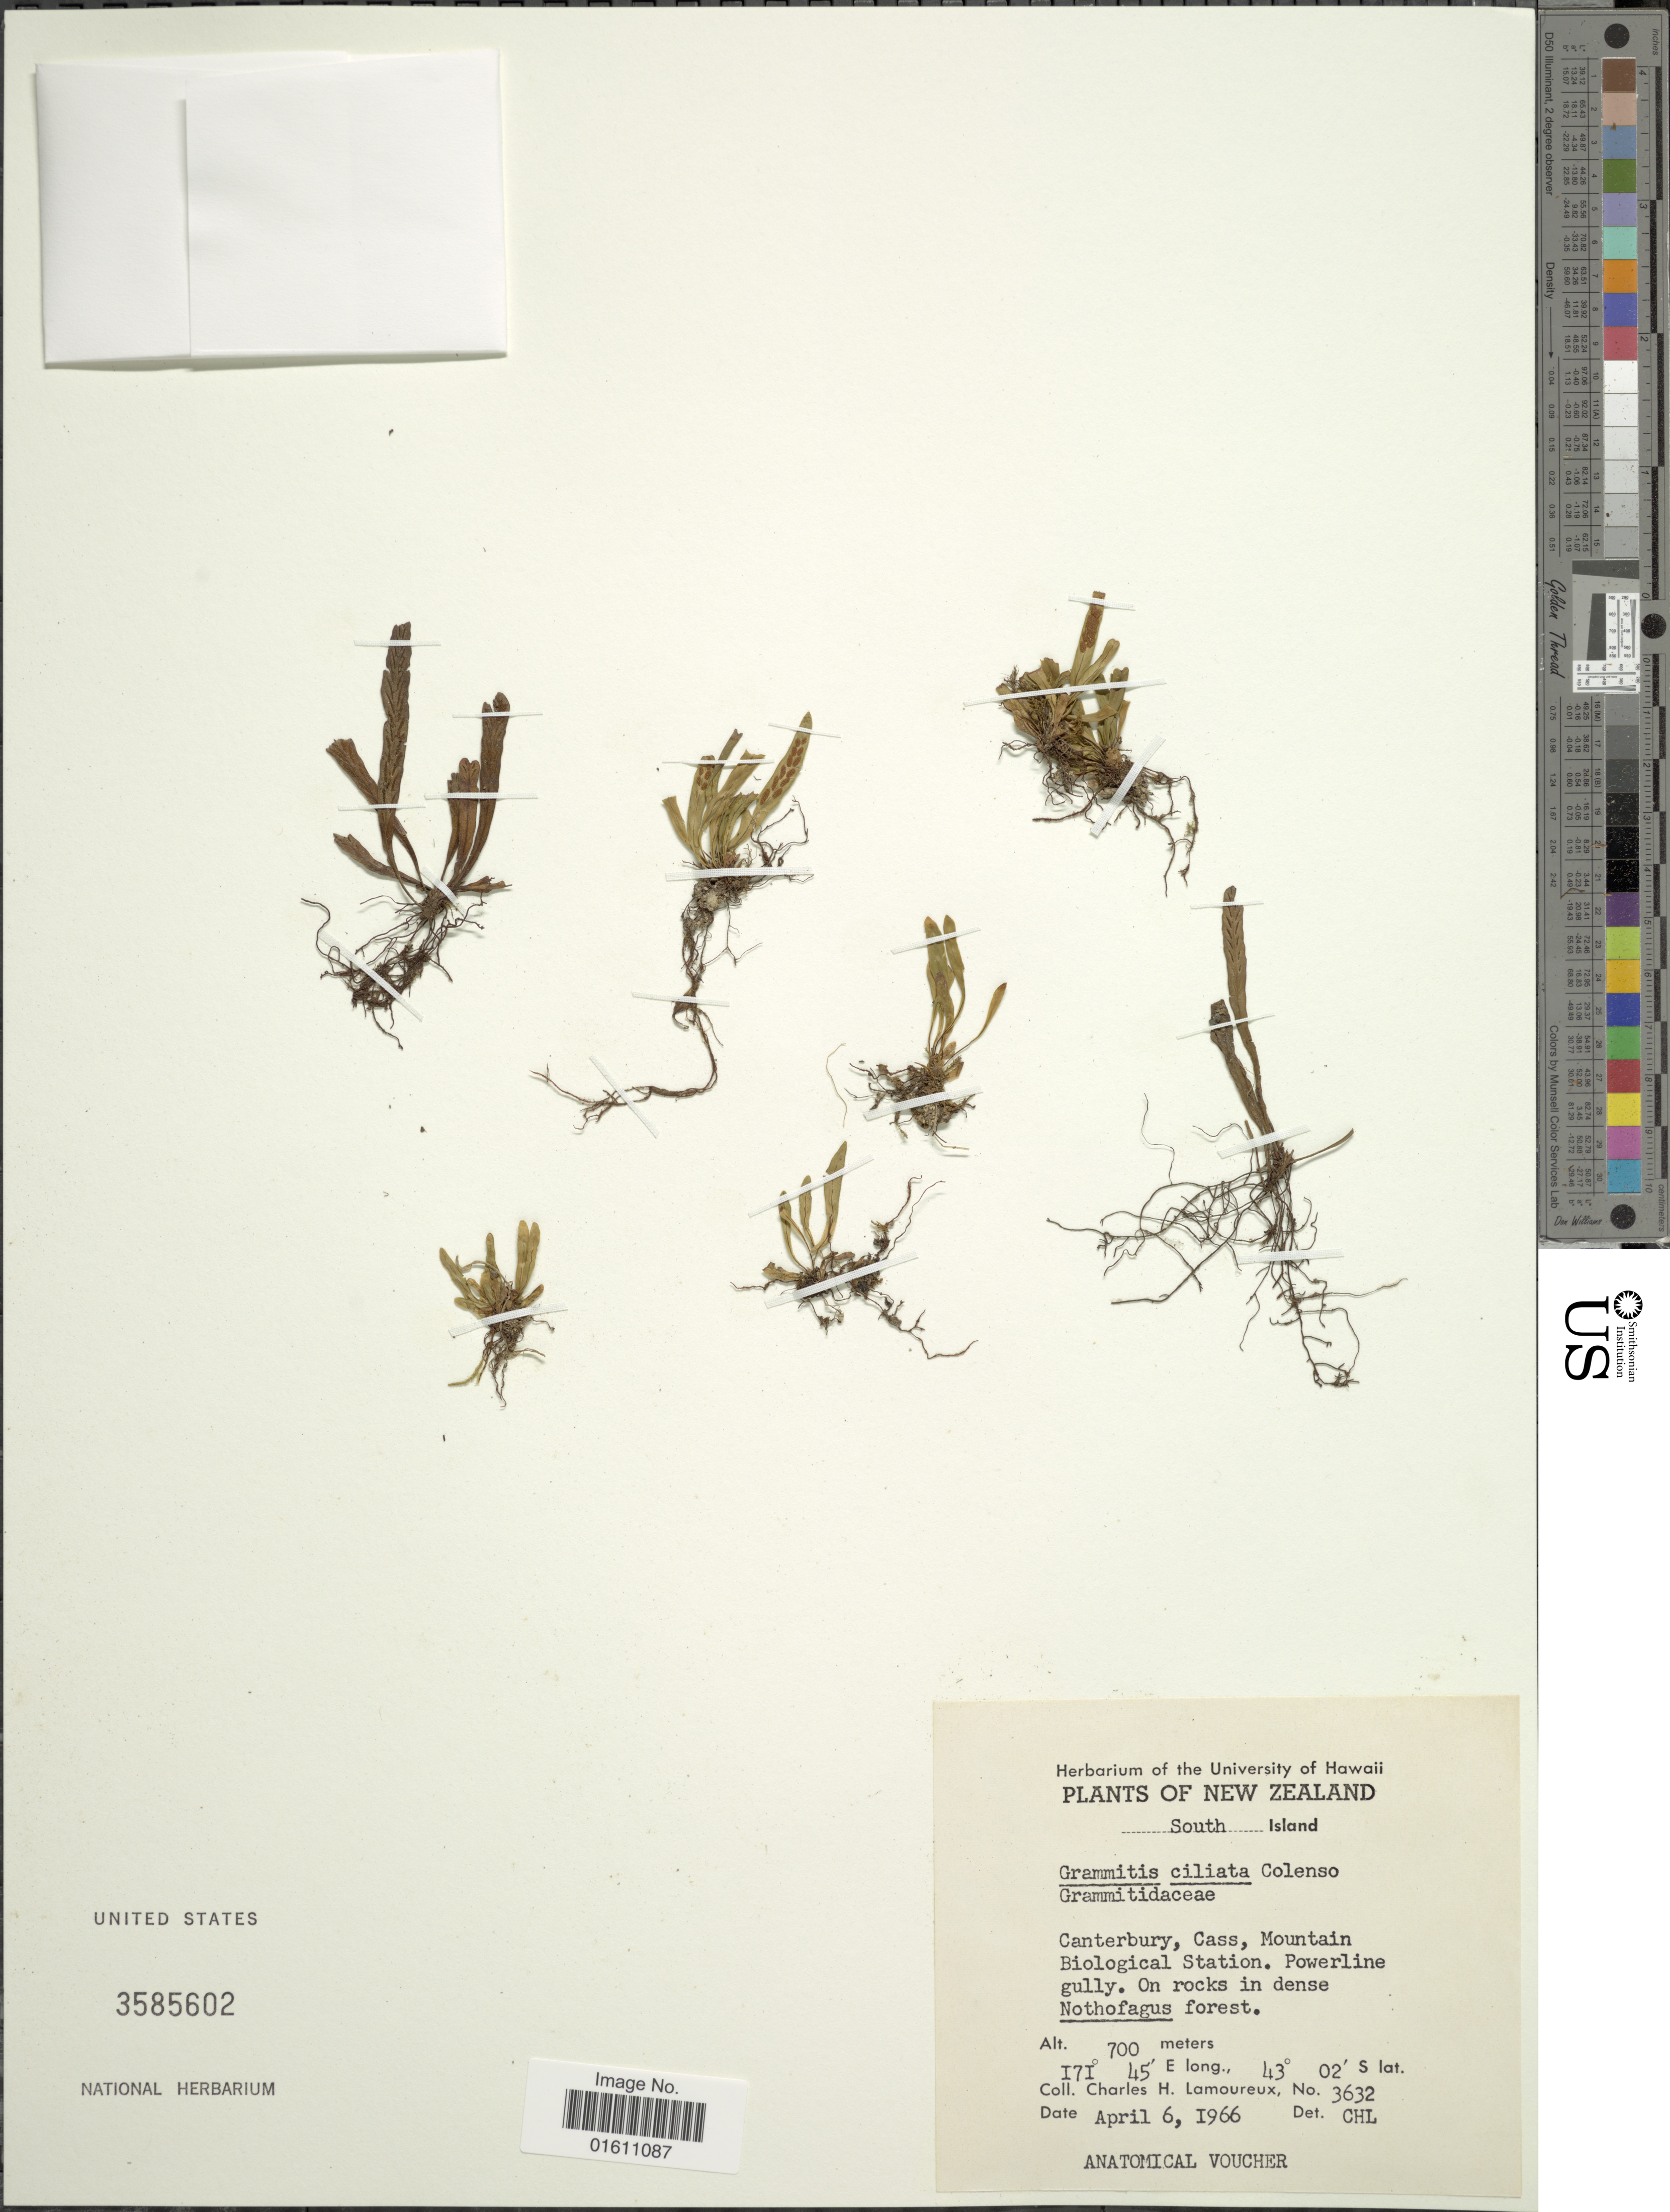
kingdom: Plantae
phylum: Tracheophyta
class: Polypodiopsida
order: Polypodiales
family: Polypodiaceae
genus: Notogrammitis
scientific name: Notogrammitis ciliata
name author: (Colenso) Parris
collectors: C. H. Lamoureux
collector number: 3632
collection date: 1966-04-06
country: New Zealand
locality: South Island, Canterburry, Cass, Mountain Biological Station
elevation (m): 700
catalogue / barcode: US 3585602